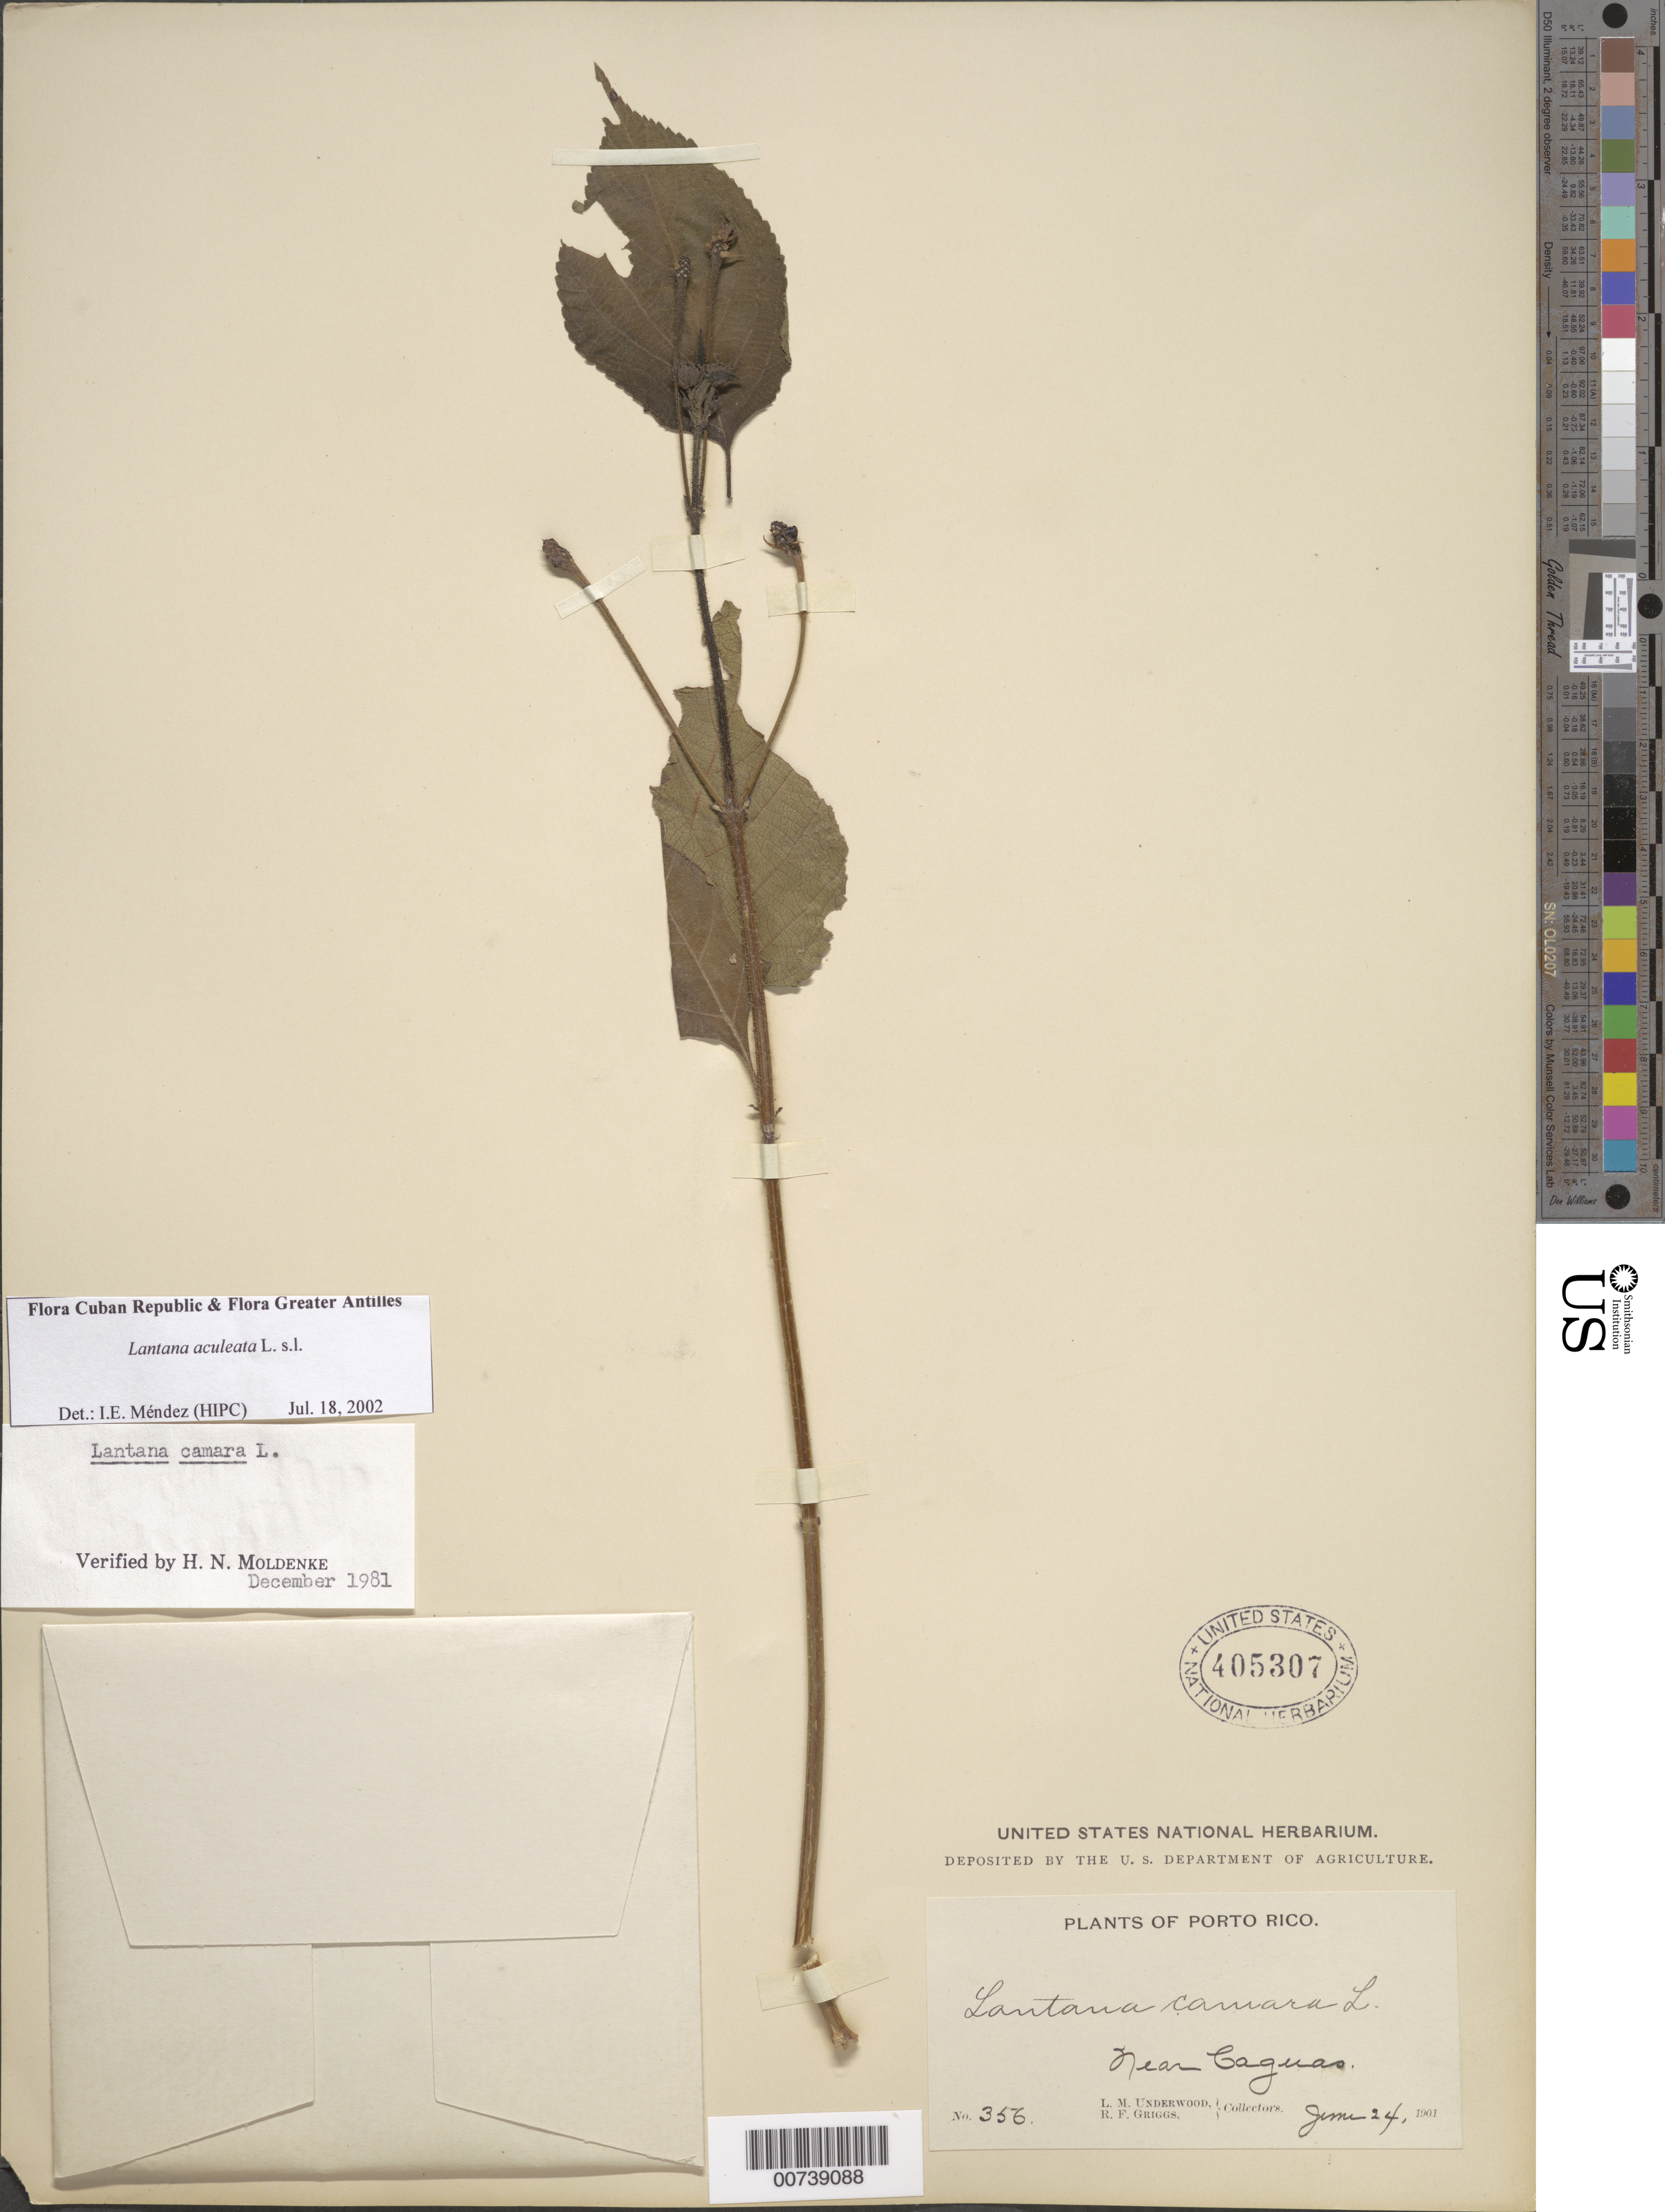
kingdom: Plantae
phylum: Tracheophyta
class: Magnoliopsida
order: Lamiales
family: Verbenaceae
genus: Lantana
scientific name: Lantana x aculeata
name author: L.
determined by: Méndez, Isidro E., (HIPC)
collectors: L. M. Underwood & R. F. Griggs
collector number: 356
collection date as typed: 24 Jun 1901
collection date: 1901-06-24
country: Puerto Rico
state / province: Caguas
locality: Near Caguas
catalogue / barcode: US 405307